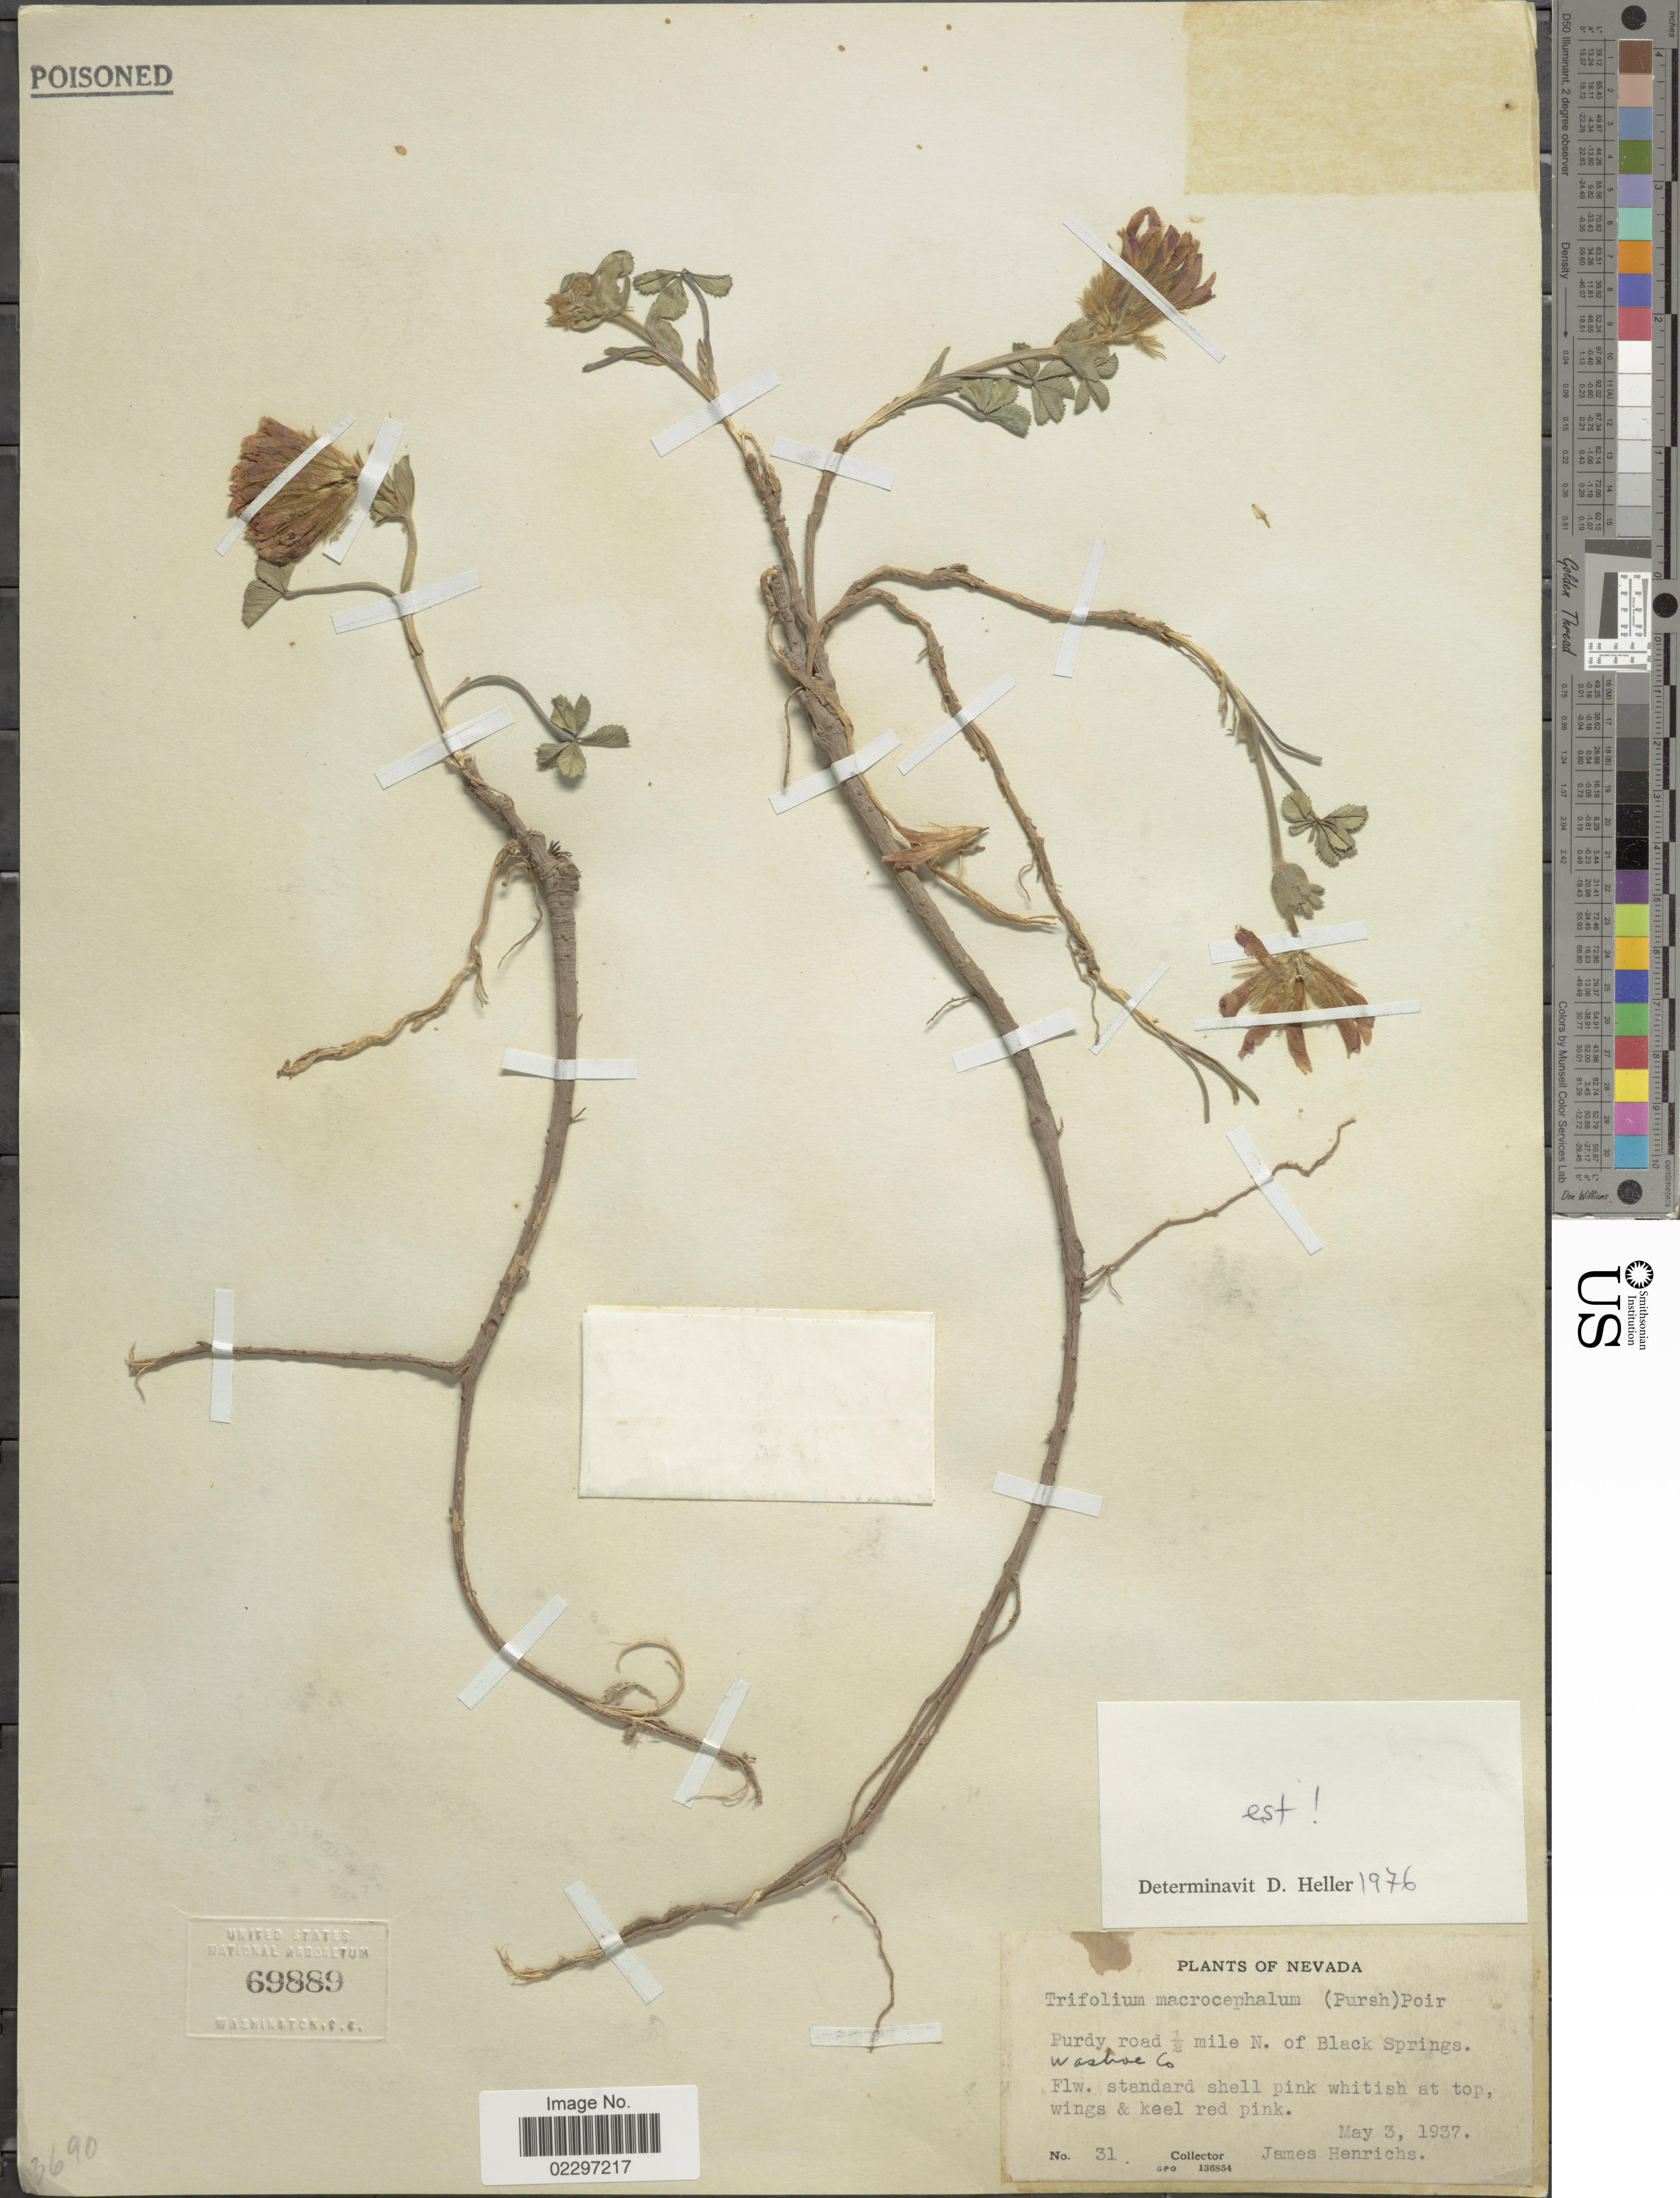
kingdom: Plantae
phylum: Tracheophyta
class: Magnoliopsida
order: Fabales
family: Fabaceae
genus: Trifolium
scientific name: Trifolium macrocephalum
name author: (Pursh) Poir.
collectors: J. Henrichs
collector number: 31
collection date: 1937-05-03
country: United States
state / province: Nevada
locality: Purdy road ½ mile N. of Black Springs